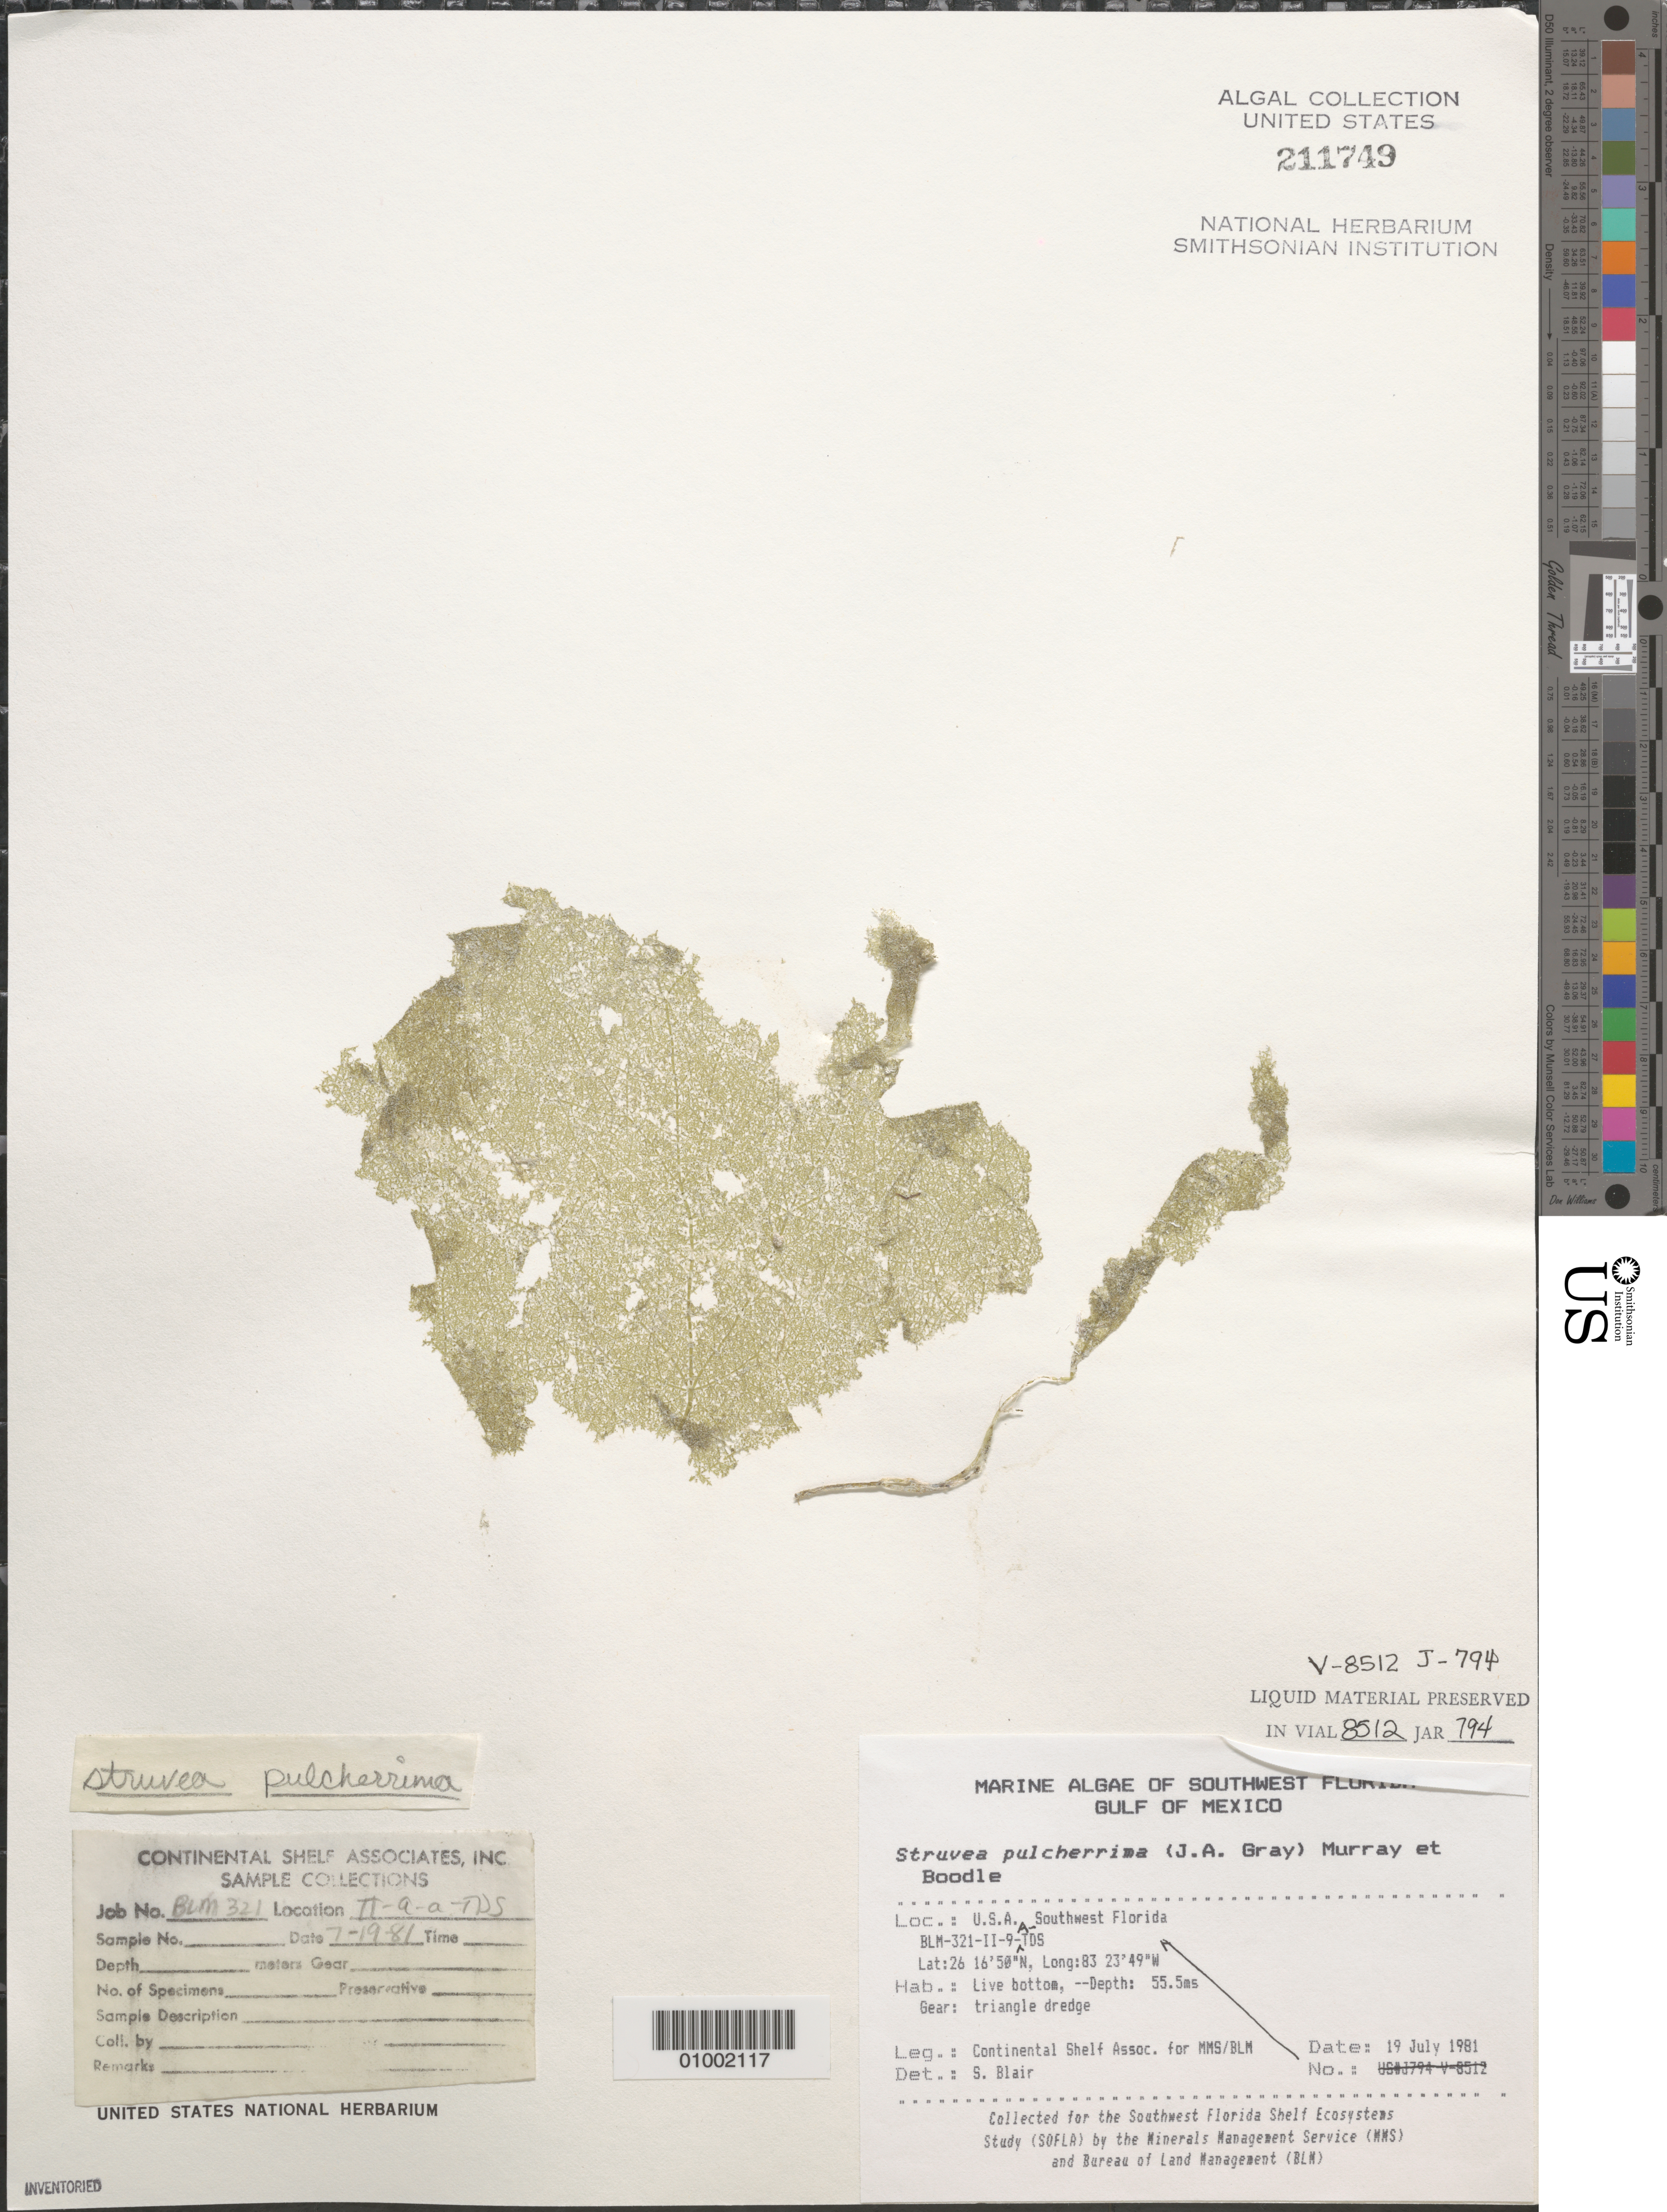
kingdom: Plantae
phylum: Chlorophyta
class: Ulvophyceae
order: Siphonocladales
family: Boodleaceae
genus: Struvea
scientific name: Struvea pulcherrima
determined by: Blair, S. M.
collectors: Continental Shelf Associates for the MMS/BLM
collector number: BLM-321-II-9-A-TDS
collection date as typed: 19 Jul 1981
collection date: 1981-07-19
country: United States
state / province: Florida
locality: Gulf of Mexico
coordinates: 26 16'50"N, 83 23'49"W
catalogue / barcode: US 211749